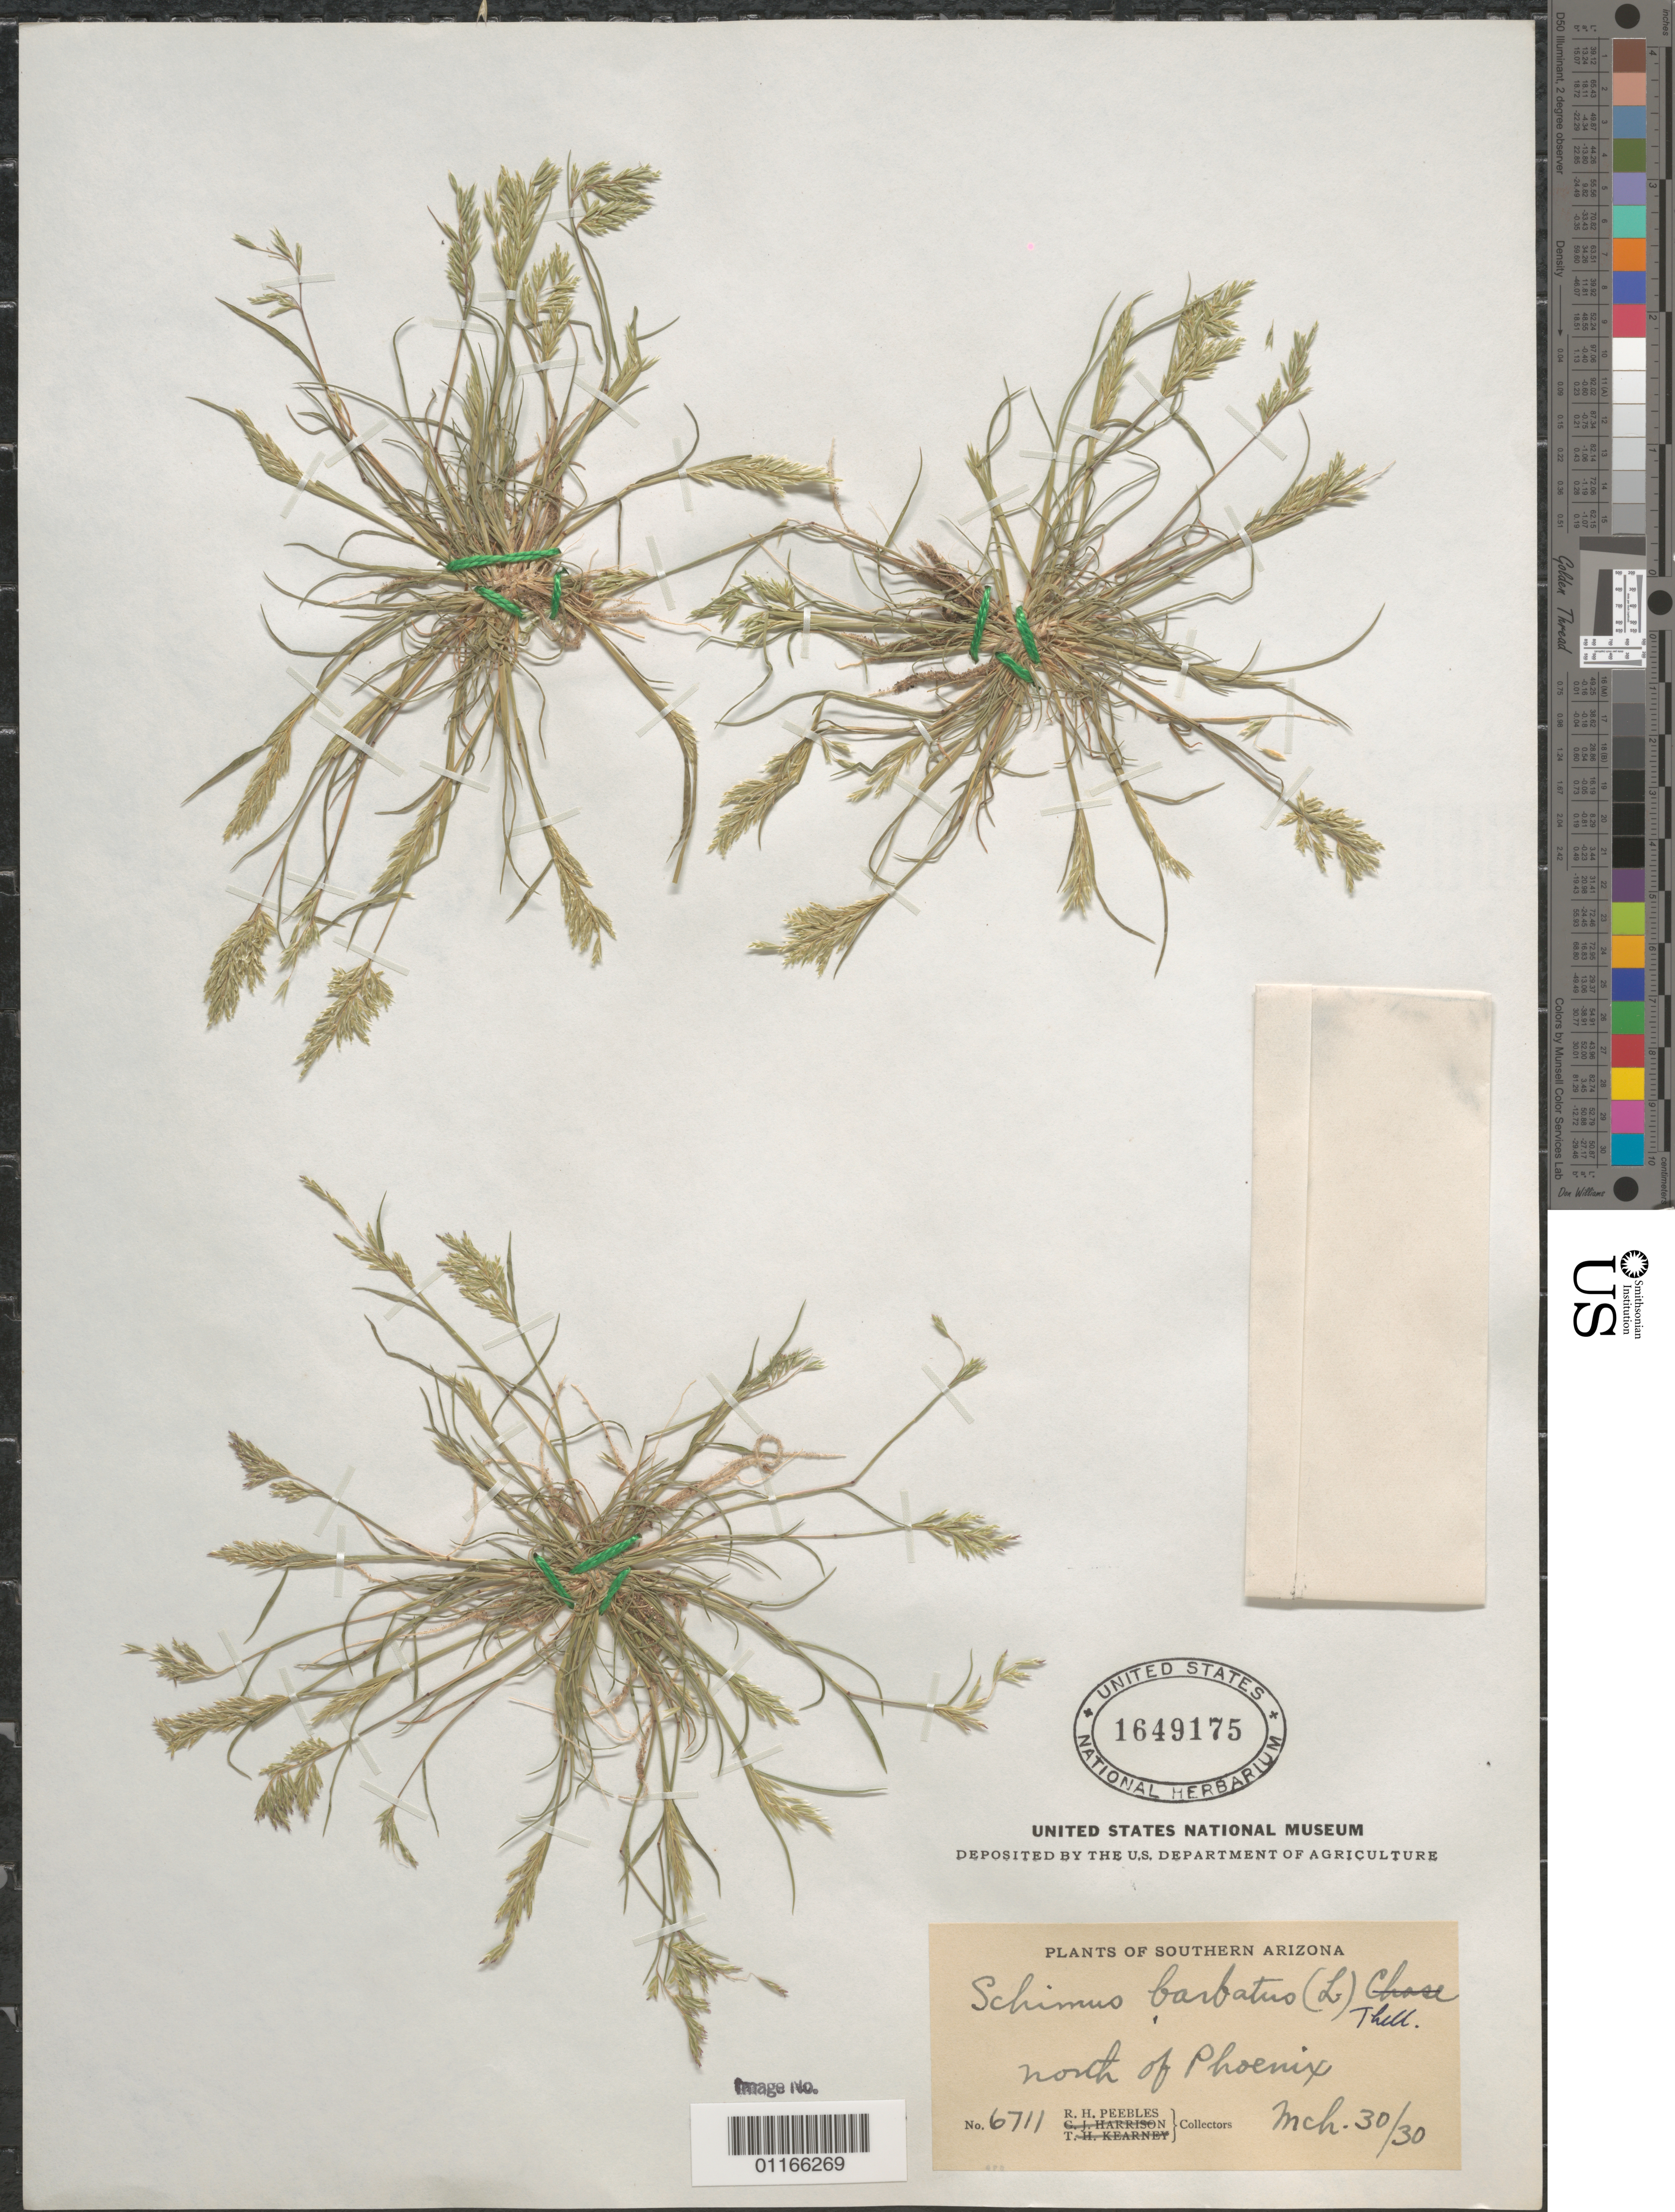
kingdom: Plantae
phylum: Tracheophyta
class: Liliopsida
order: Poales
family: Poaceae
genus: Schismus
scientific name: Schismus barbatus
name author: (L.) Thell.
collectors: R. H. Peebles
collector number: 6711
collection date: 1930-03-30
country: United States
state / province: Arizona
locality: North of Phoenix.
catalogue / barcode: US 1649175